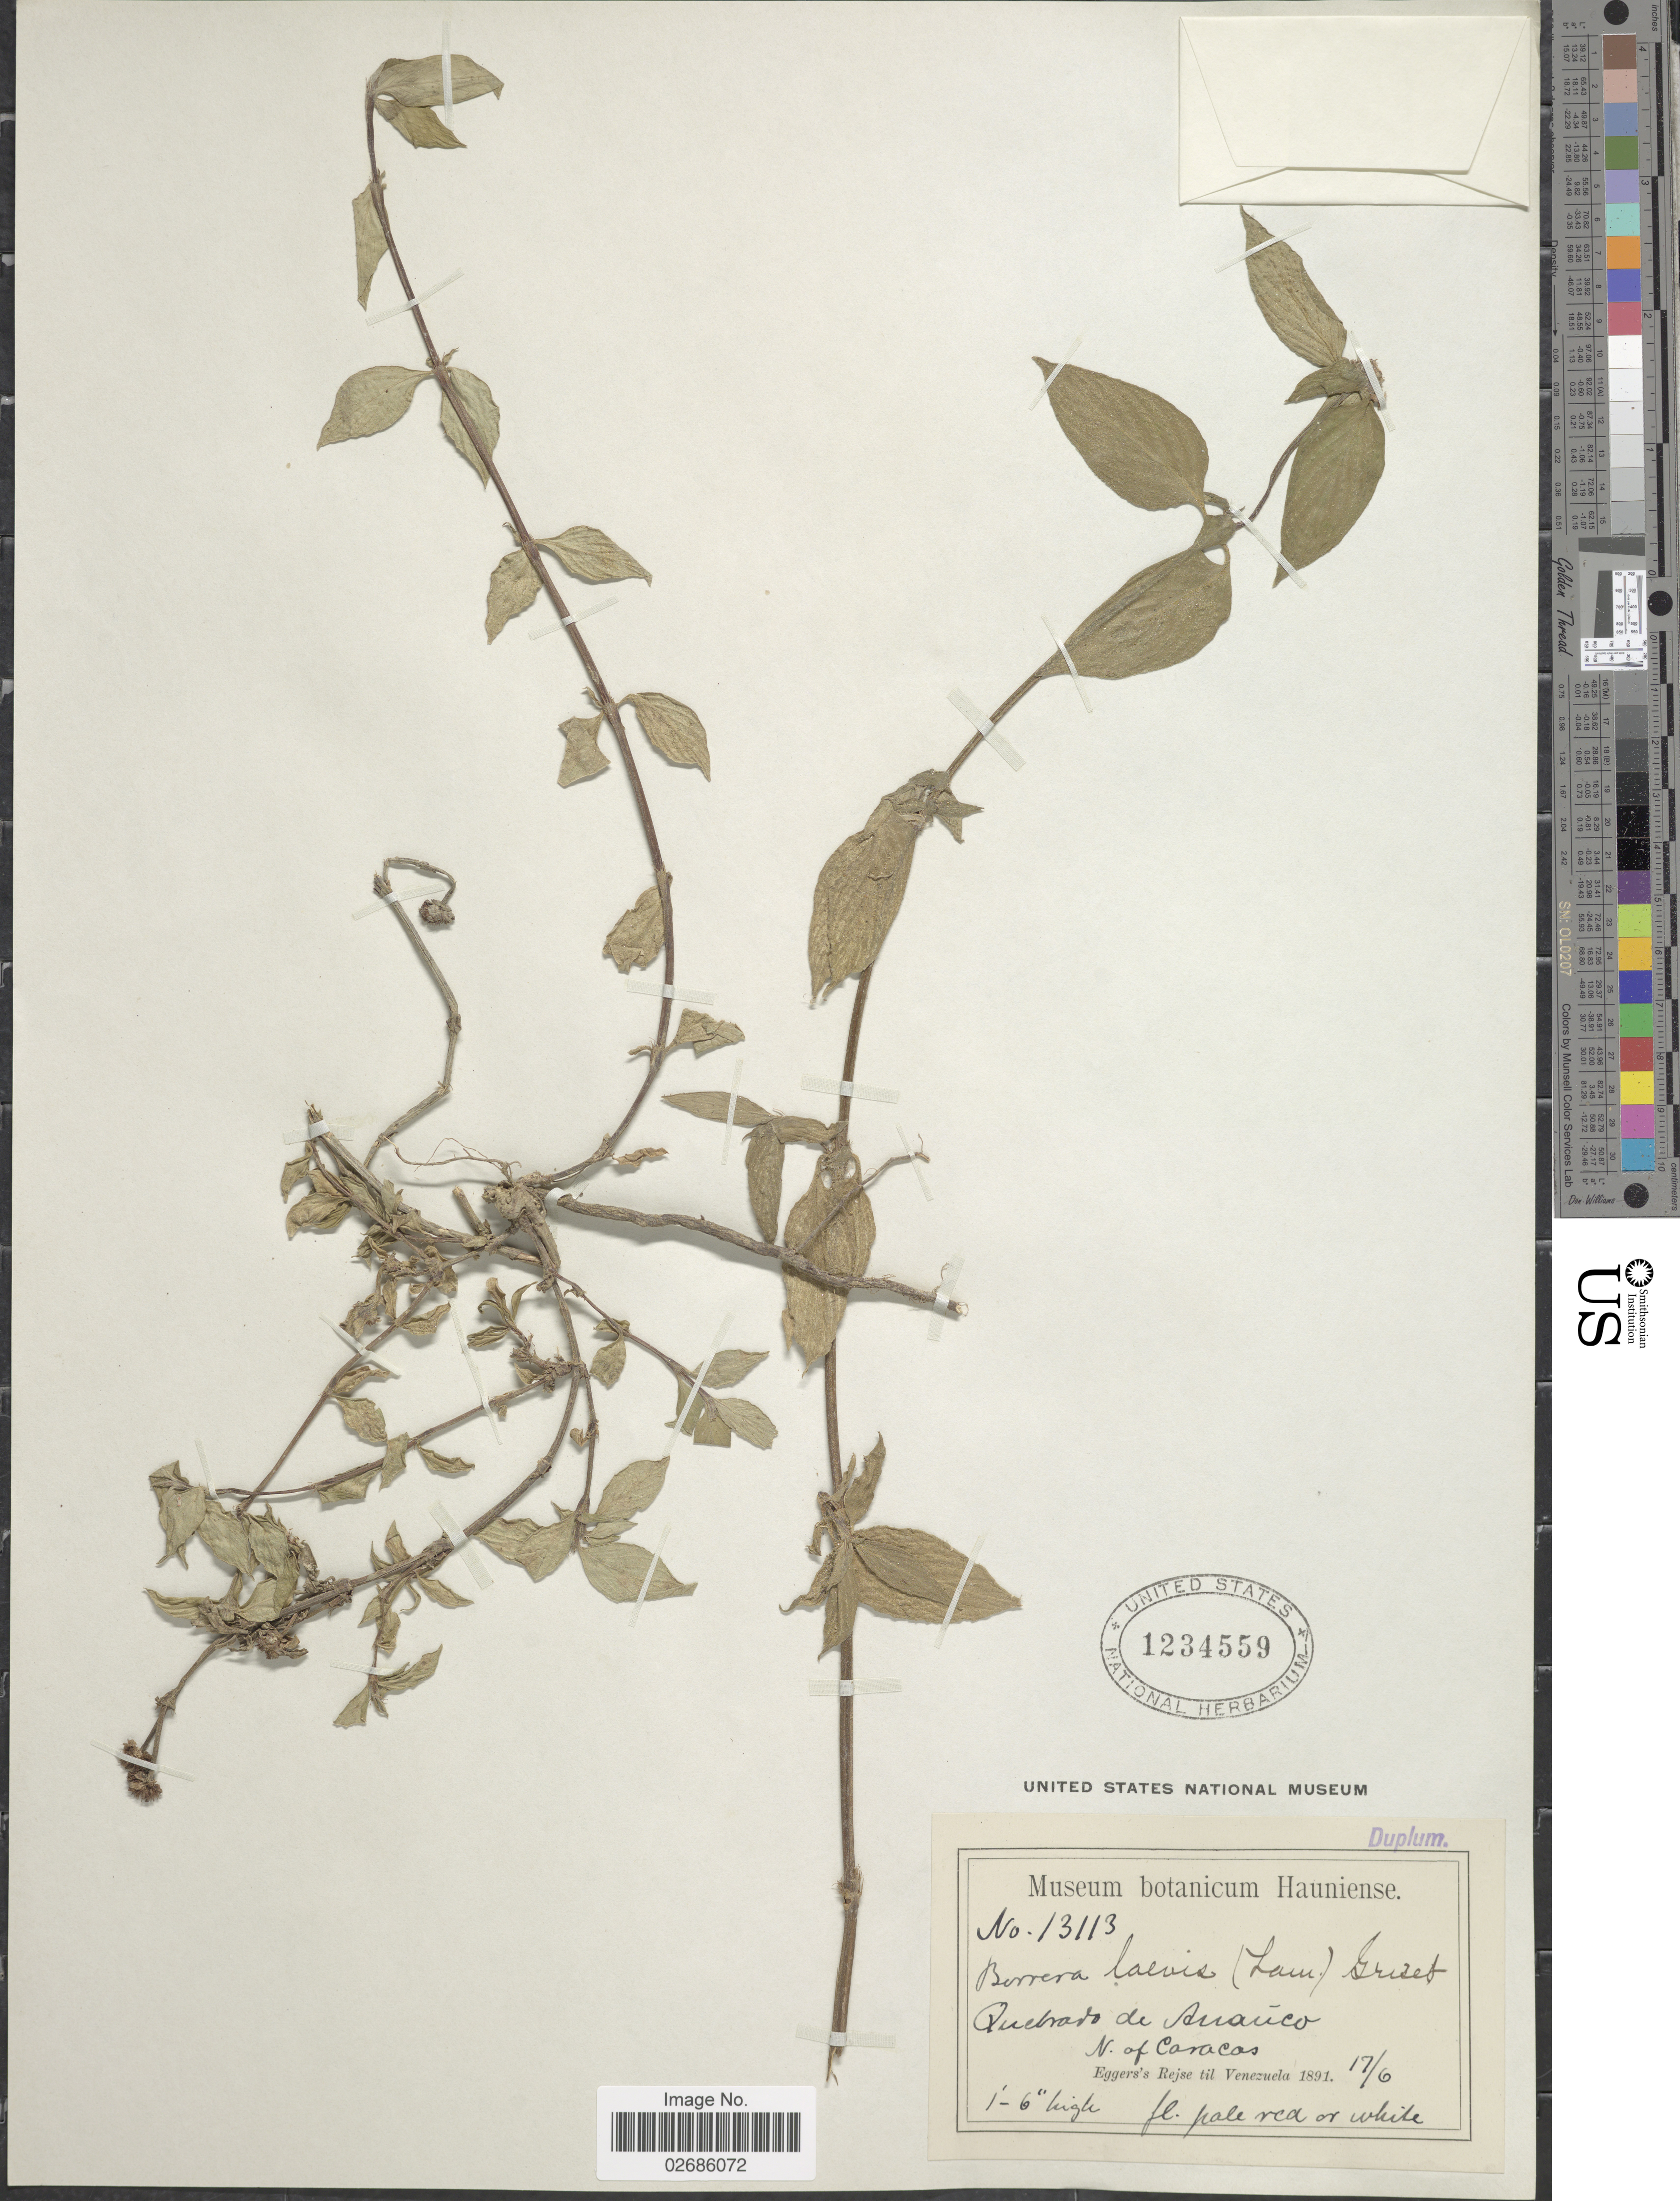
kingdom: Plantae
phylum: Tracheophyta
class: Magnoliopsida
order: Gentianales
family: Rubiaceae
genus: Borreria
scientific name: Borreria assurgens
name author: (Ruiz & Pav.) Griseb.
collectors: -. Eggers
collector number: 13113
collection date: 1891-06-17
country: Venezuela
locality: Quedras de Anauco N. of Caracas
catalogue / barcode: US 1234559